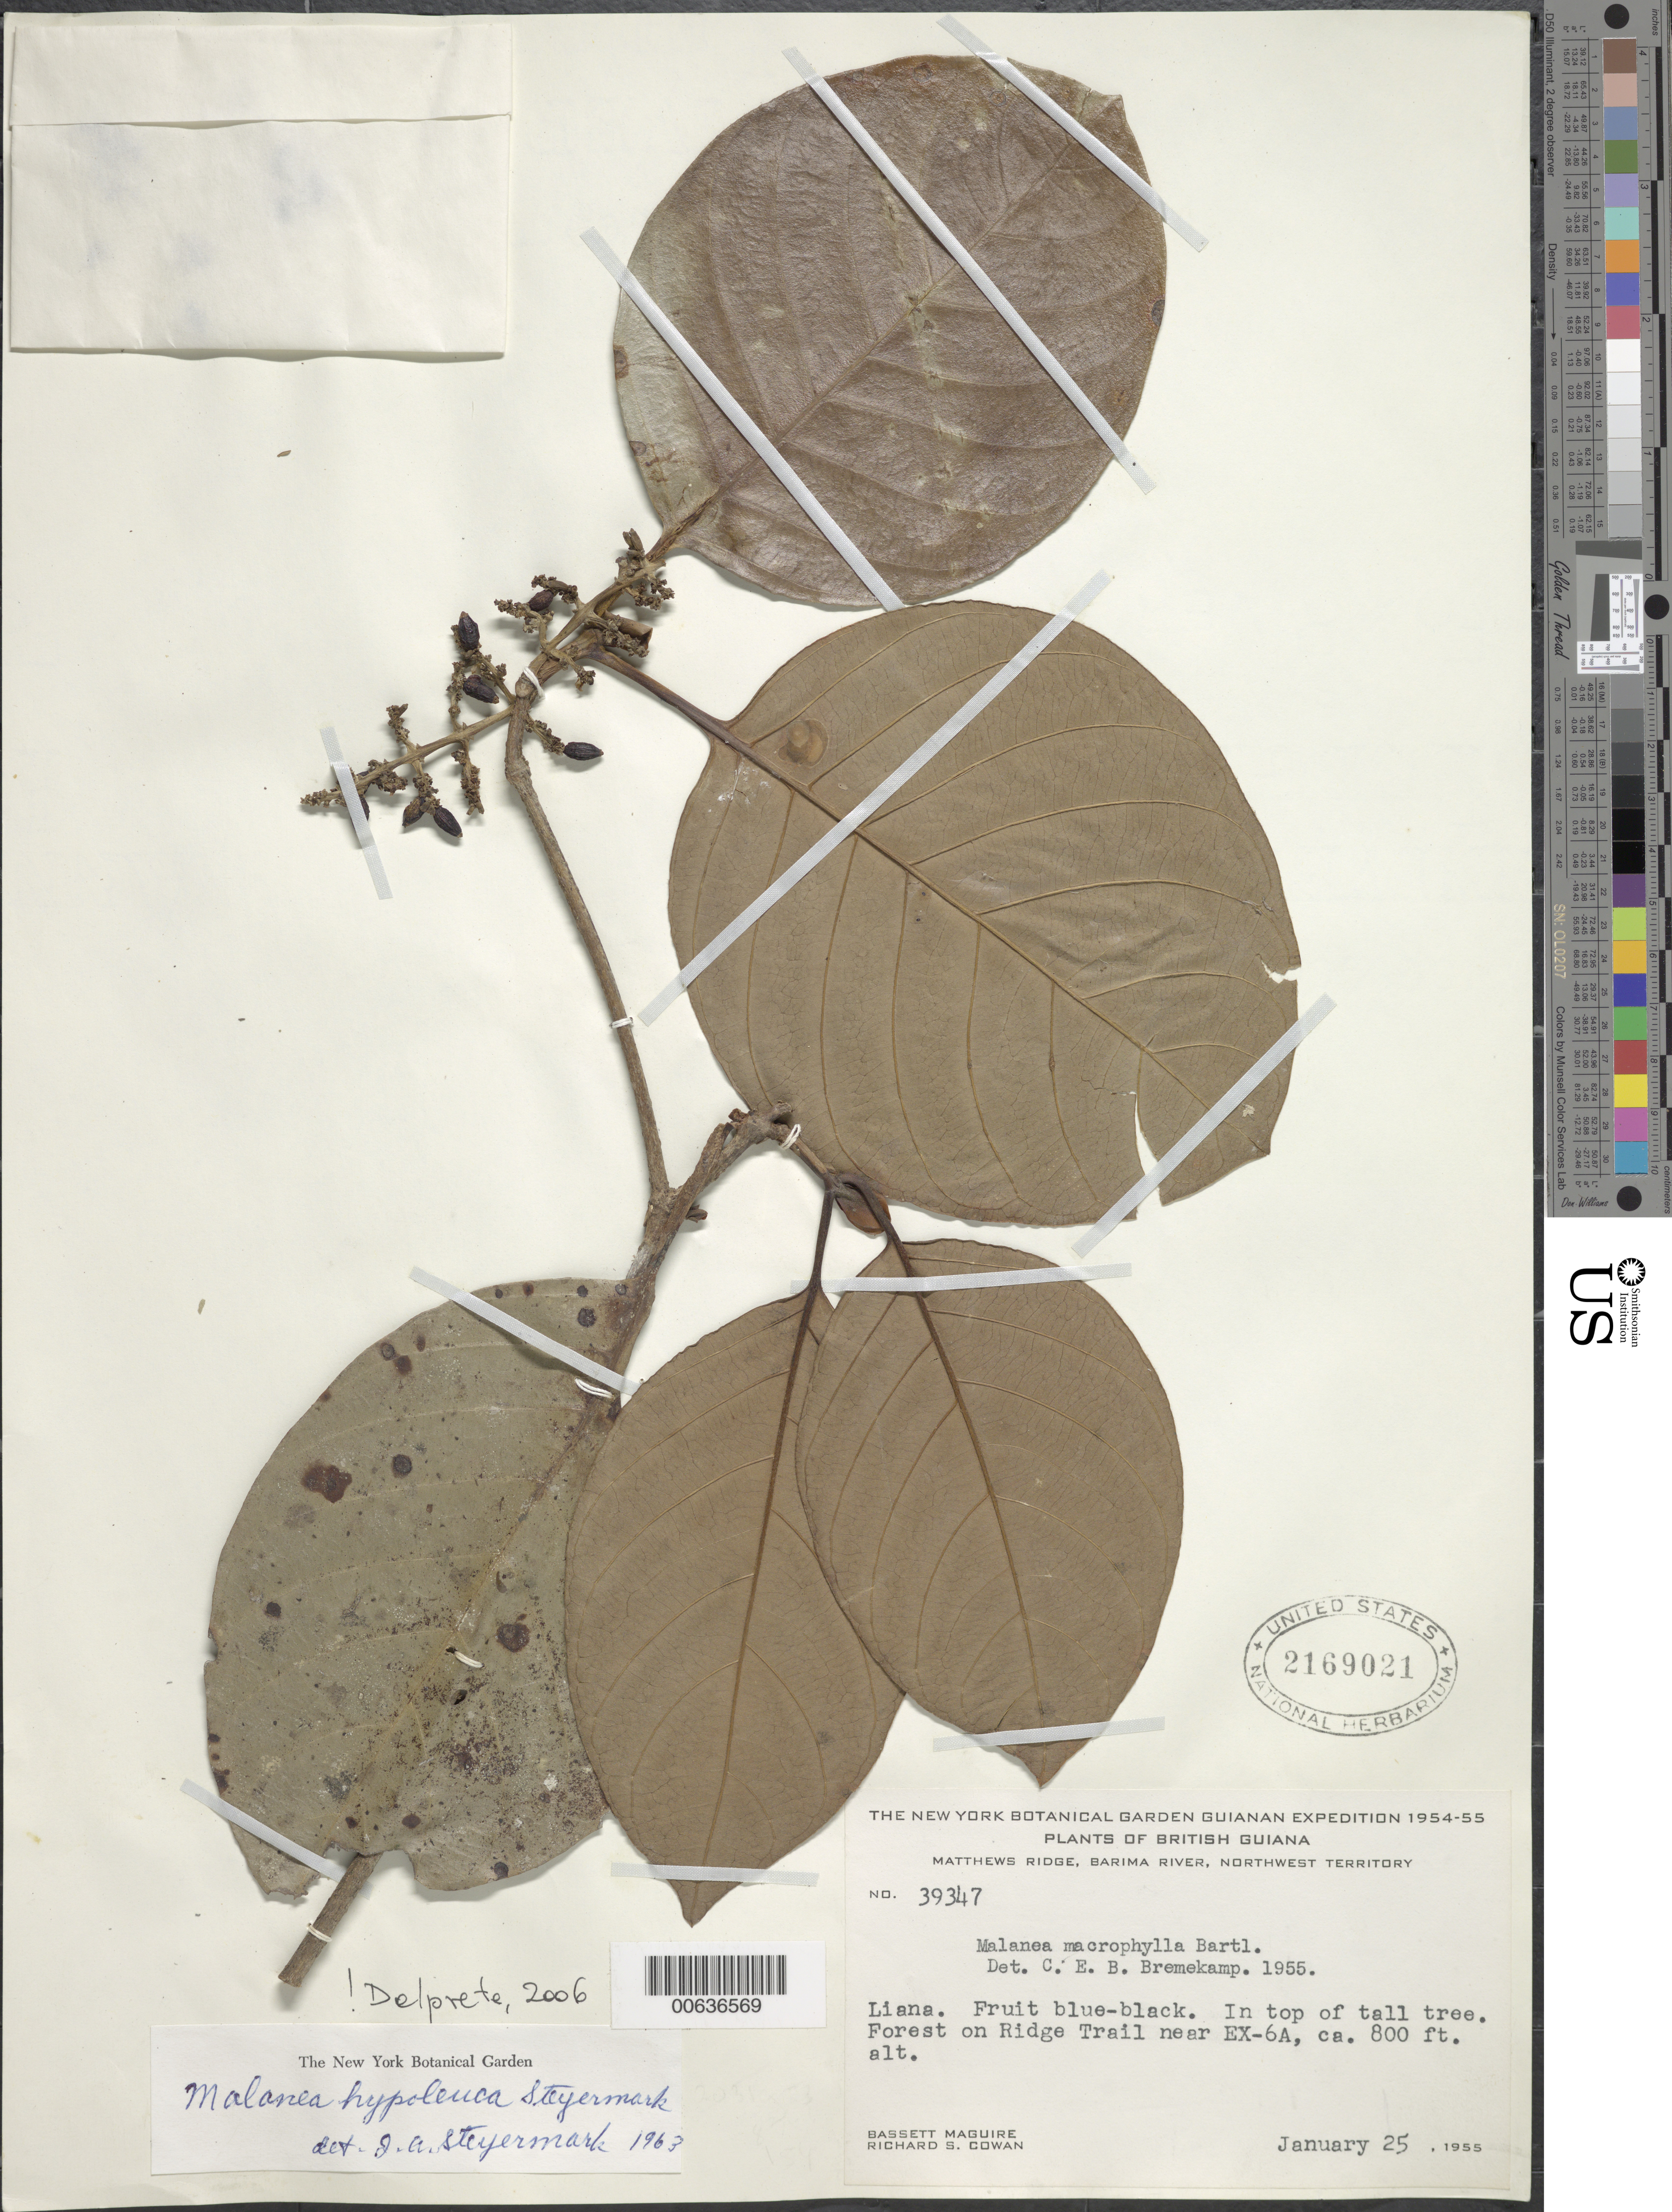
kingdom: Plantae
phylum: Tracheophyta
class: Magnoliopsida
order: Gentianales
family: Rubiaceae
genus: Malanea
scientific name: Malanea hypoleuca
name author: Steyerm.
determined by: Delprete, P. G., Herb. de Guyane Cay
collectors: B. Maguire & R. S. Cowan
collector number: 39347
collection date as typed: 25-Jan-55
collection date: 1955-01-25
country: Guyana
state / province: Barima-Waini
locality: Barima R., Matthews Ridge, Ridge Trail at EX-6A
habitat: Forest. In top of tall tree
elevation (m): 240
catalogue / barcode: US 2169021